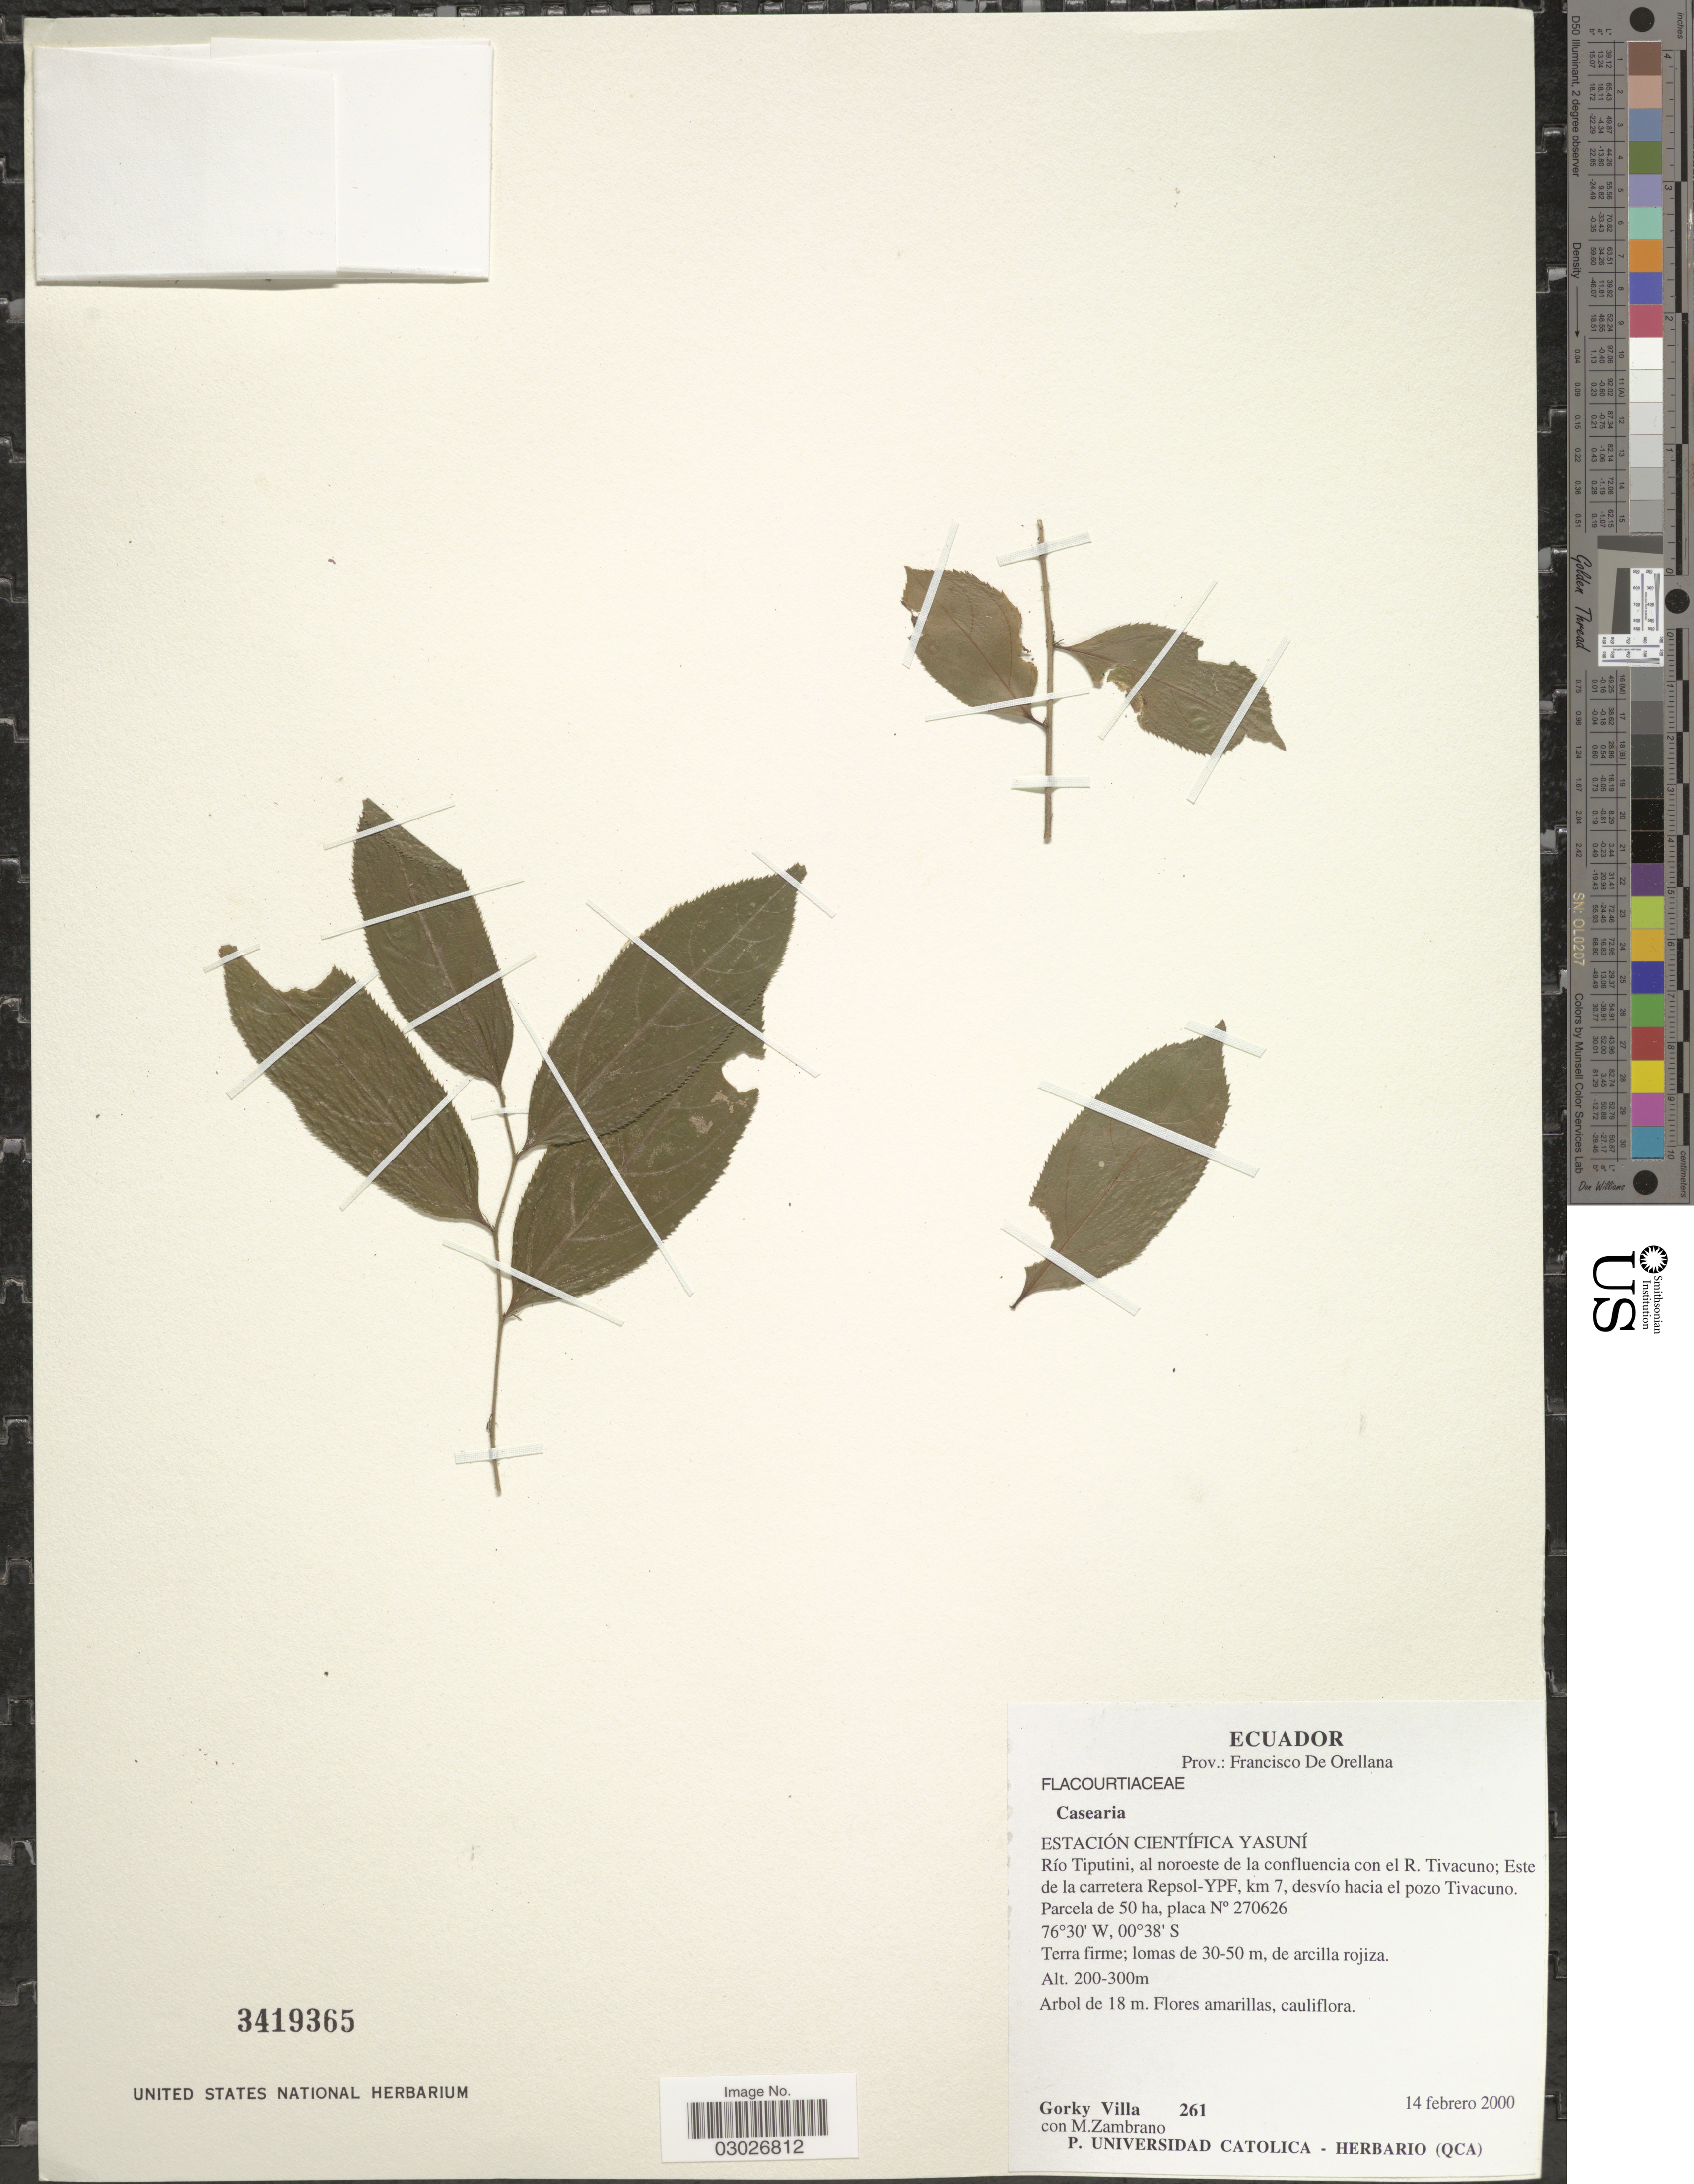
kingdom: Plantae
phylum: Tracheophyta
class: Magnoliopsida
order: Malpighiales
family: Salicaceae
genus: Casearia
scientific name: Casearia sp.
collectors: G. Villa & M. Zambrano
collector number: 261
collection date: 2000-02-14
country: Ecuador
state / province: Orellana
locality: Prov.: Francisco De Orellana. ESTACIÓN CIENTÍFICA YASUNÍ. Río Tiputini, al noroeste de la confluencia con el R. Tivacuno; Este de la carretera Repsol-YPF, km 7, desvío hacia el pozo Tivacuno. Parcela de 50 ha, placa N° 270626.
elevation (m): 200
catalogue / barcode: US 3419365